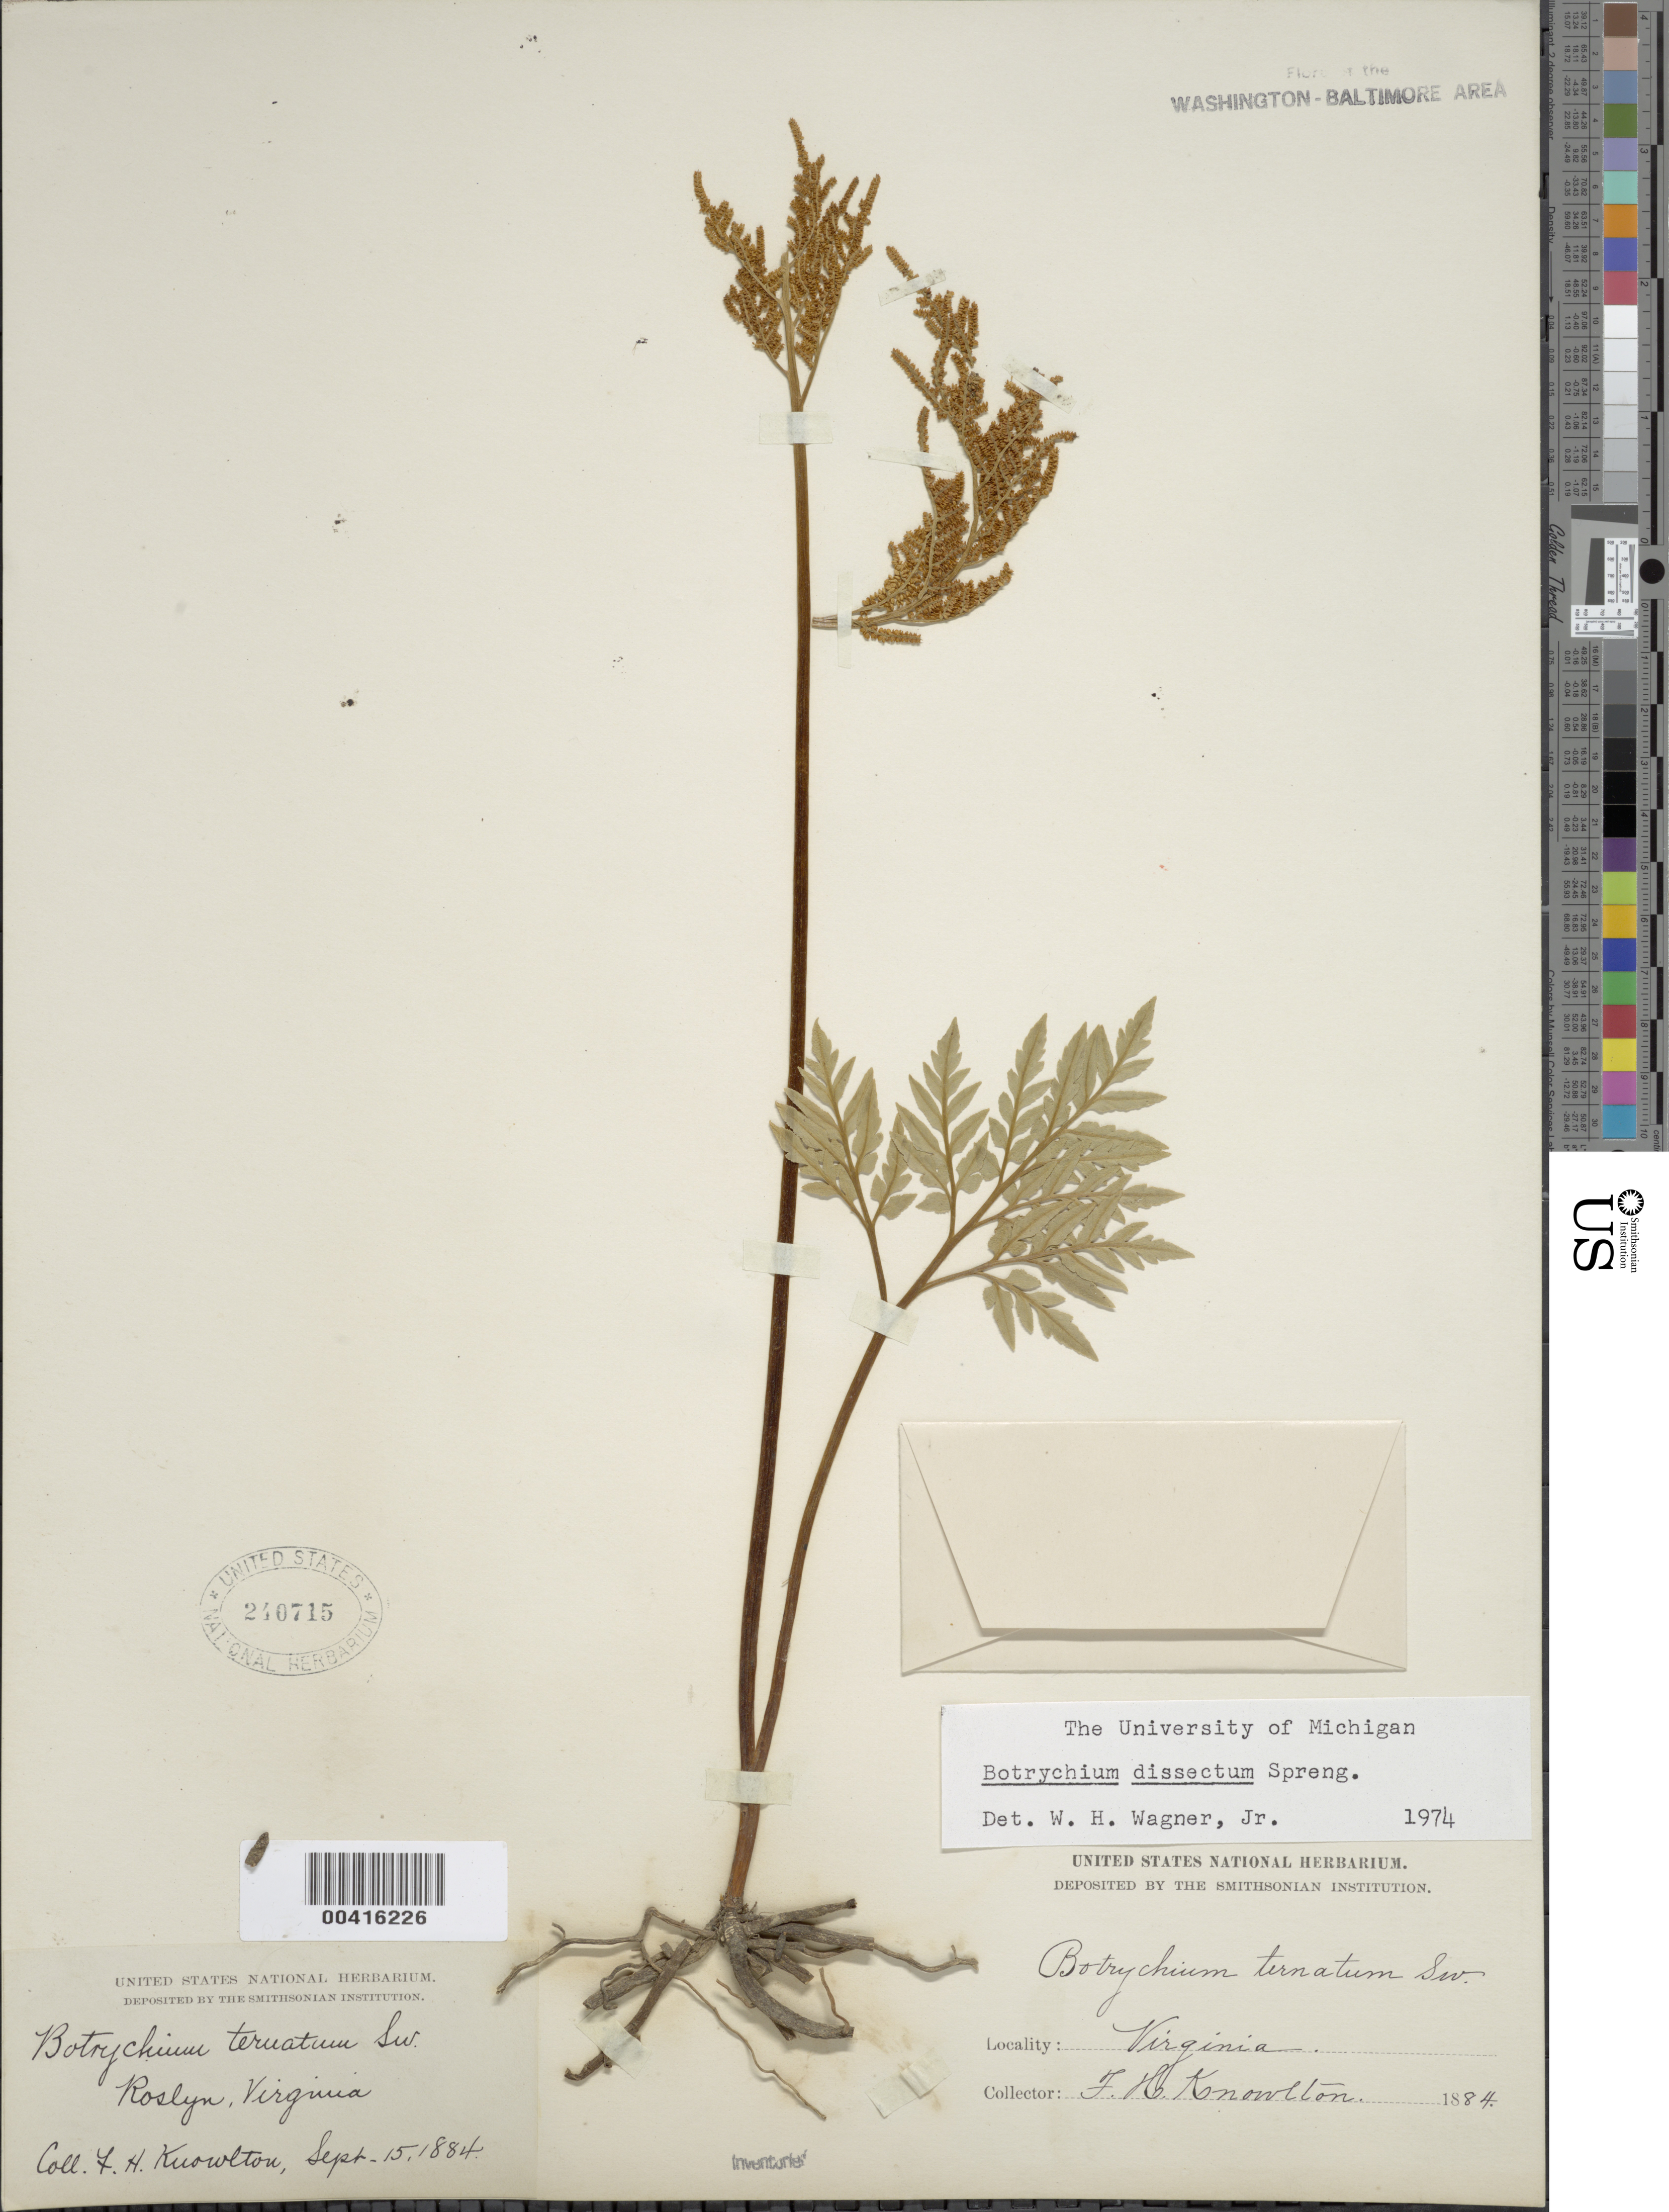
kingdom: Plantae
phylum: Tracheophyta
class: Polypodiopsida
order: Ophioglossales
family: Ophioglossaceae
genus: Botrychium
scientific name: Botrychium dissectum var. obliquum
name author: Clute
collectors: F. H. Knowlton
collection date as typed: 15 Sep 1884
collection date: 1884-09-15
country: United States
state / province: Virginia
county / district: Arlington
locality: Rosslyn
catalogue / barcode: US 240715